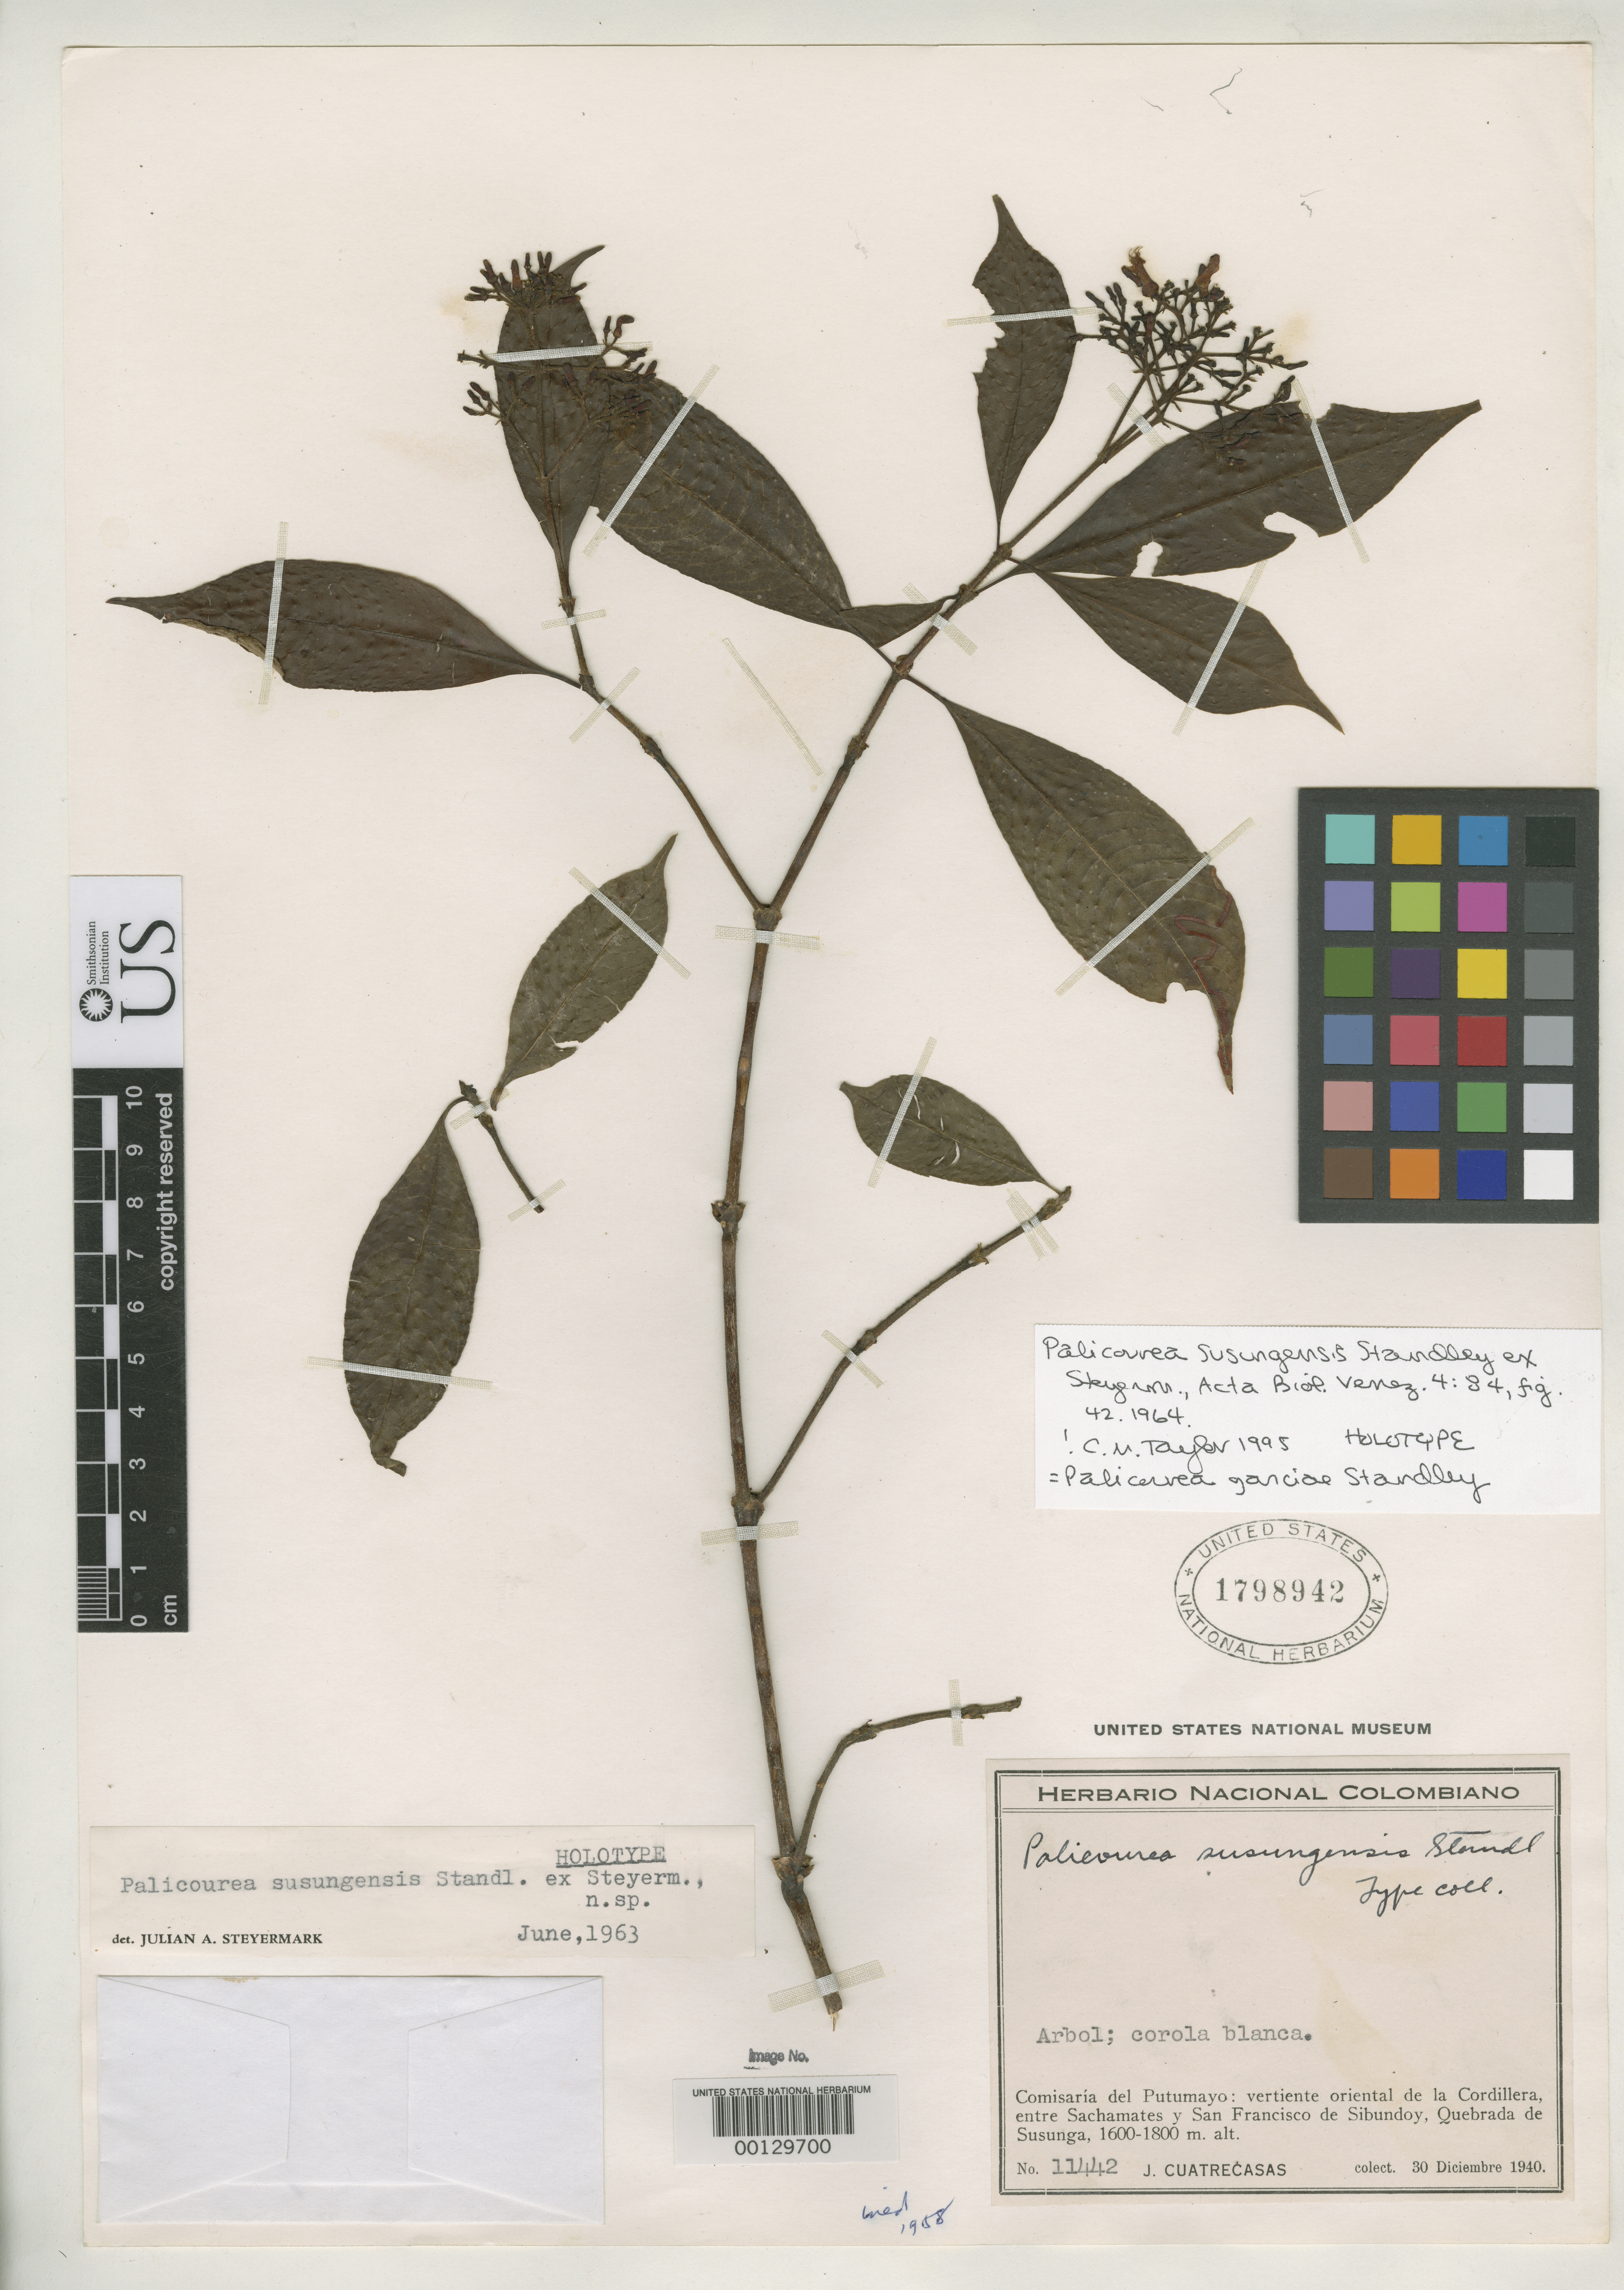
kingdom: Plantae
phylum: Tracheophyta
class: Magnoliopsida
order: Gentianales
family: Rubiaceae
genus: Palicourea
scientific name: Palicourea susungensis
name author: Standl. ex Steyerm.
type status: Holotype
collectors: J. Cuatrecasas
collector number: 11442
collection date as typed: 30 Dec 1940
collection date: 1940-12-30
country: Colombia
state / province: Putumayo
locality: Vertiente Oriental de La Cordillera, entre Sachamate & San Francisco de Sibundoy, Quebrada de Susunga.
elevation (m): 1600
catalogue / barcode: US 1798942